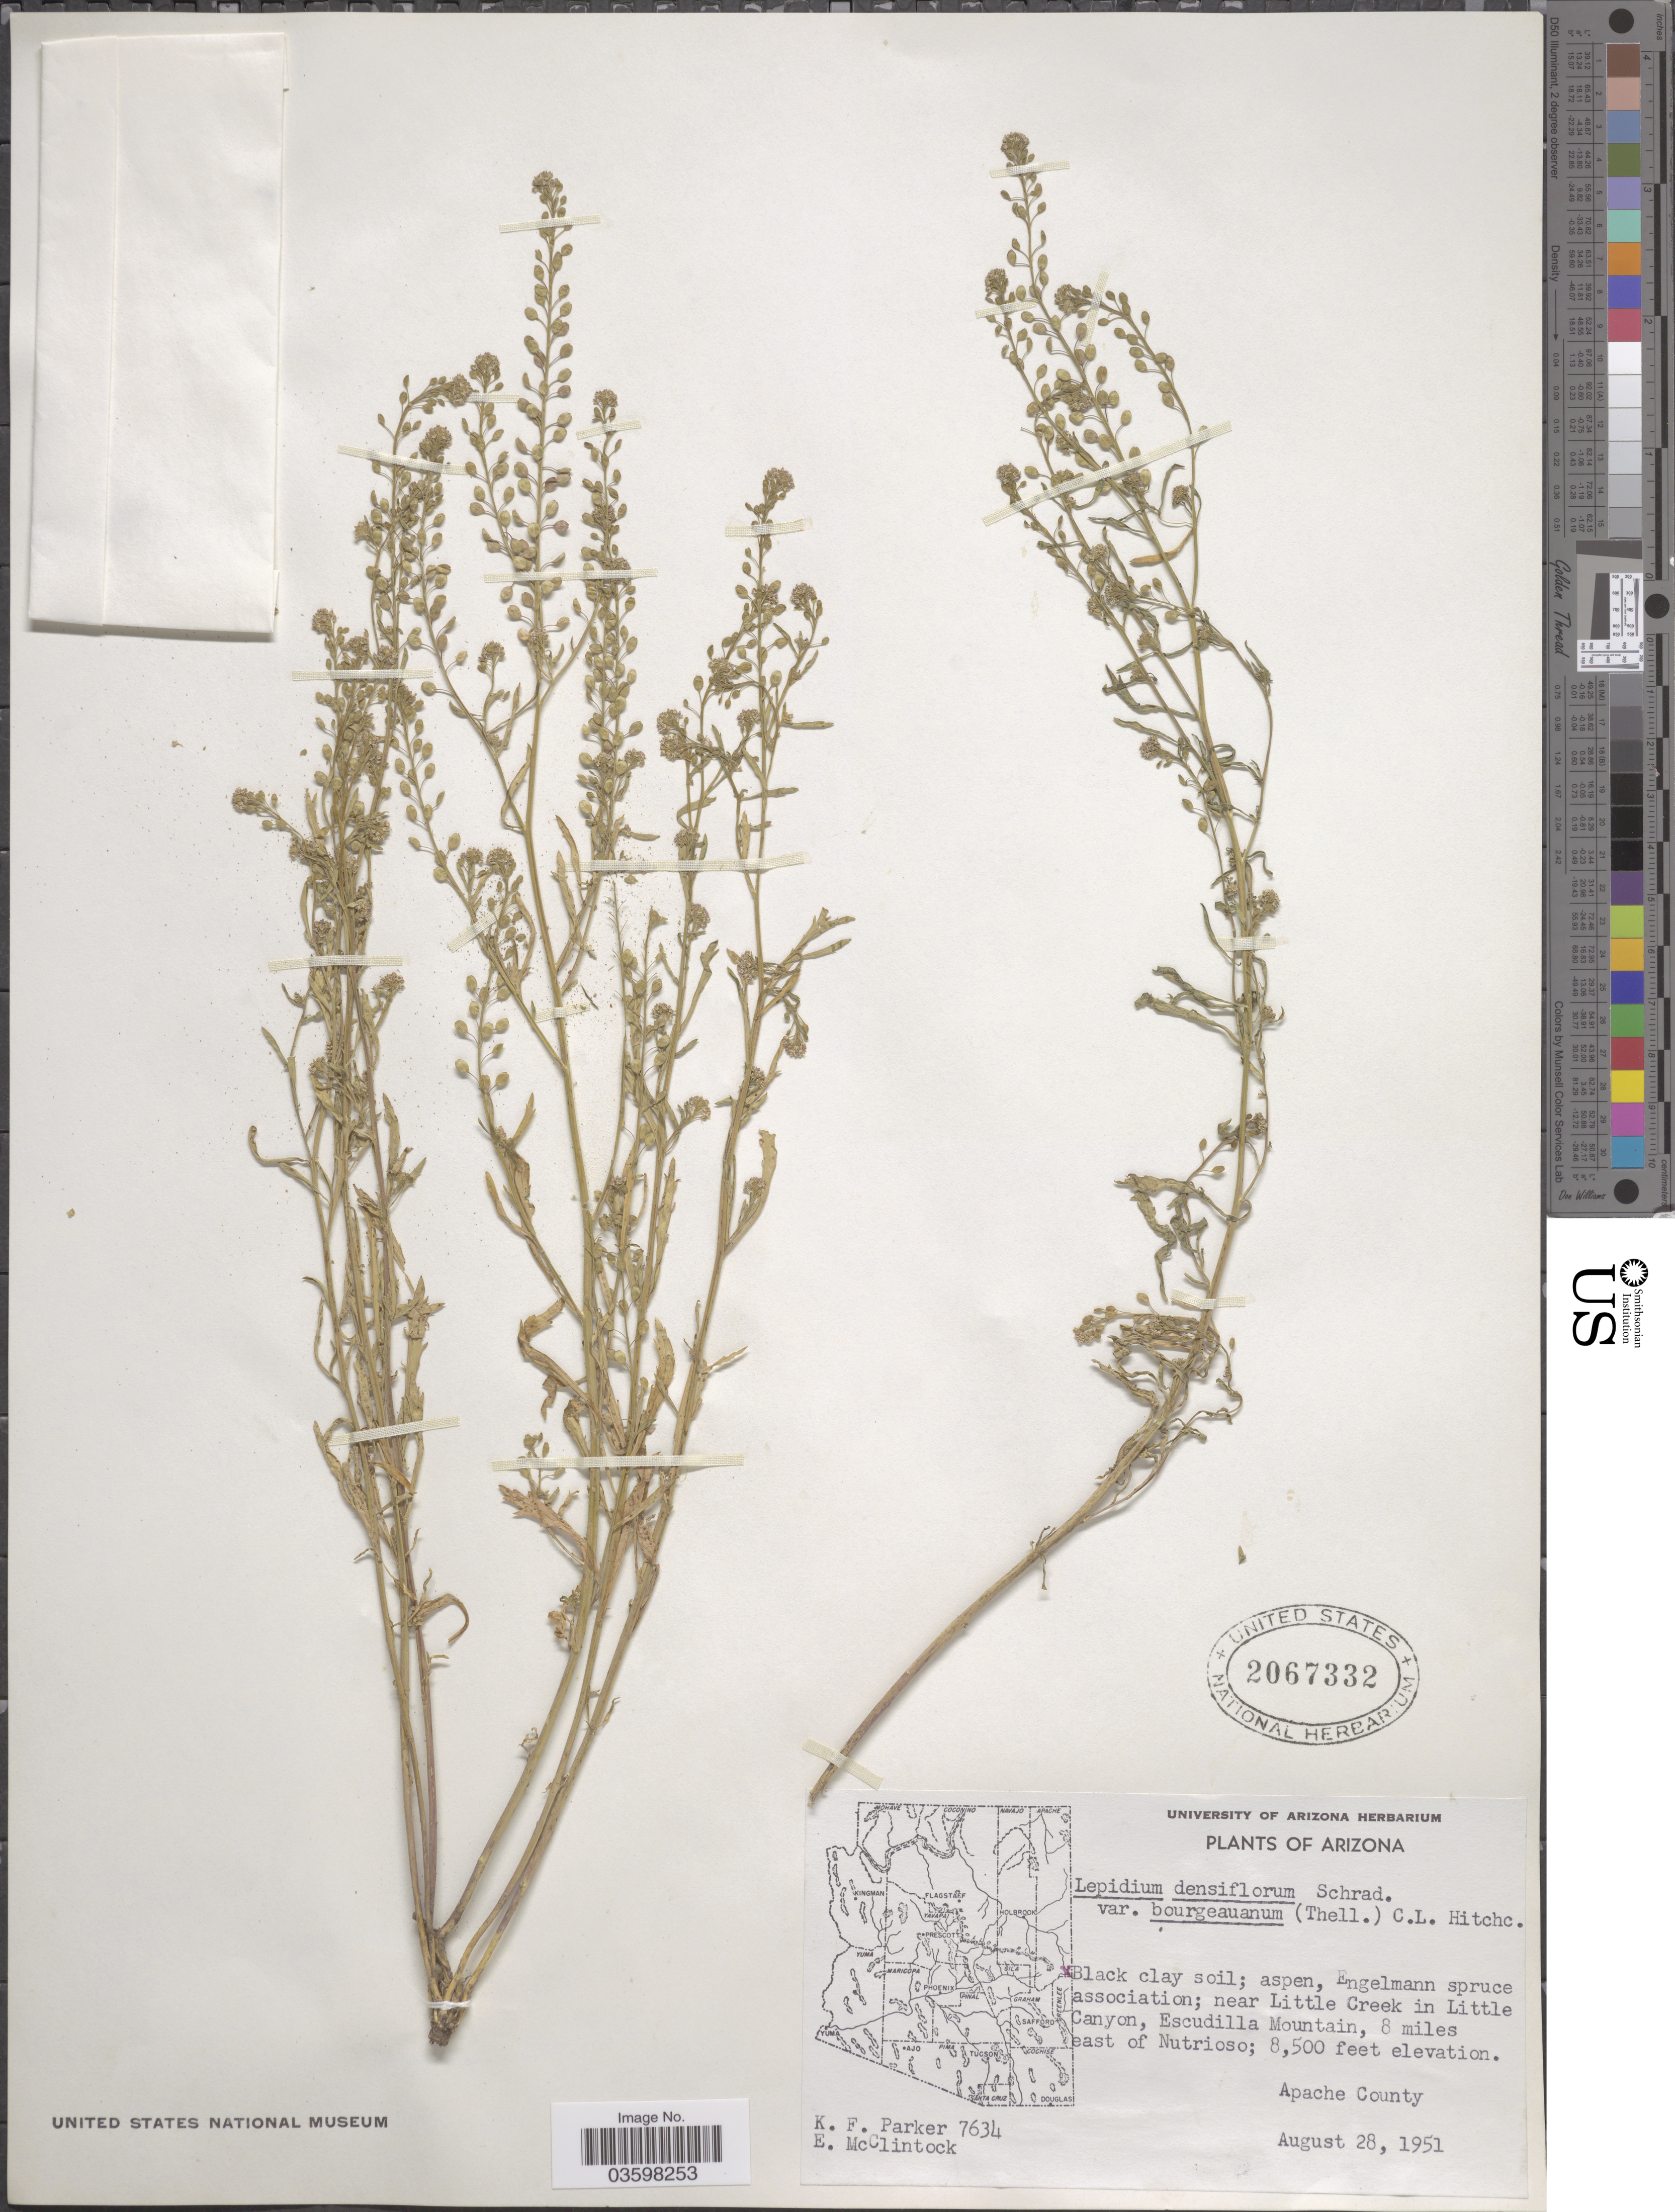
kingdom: Plantae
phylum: Tracheophyta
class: Magnoliopsida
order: Brassicales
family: Brassicaceae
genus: Lepidium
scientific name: Lepidium densiflorum var. bourgeauanum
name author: (Thell.) C.L. Hitchc.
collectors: K. F. Parker & E. McClintock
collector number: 7634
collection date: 1951-08-28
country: United States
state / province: Arizona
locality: Near Little Creek in Little Canyon, Escudilla Mountain, 8 miles east of Nutrioso. Apache County.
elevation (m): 2591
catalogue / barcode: US 2067332